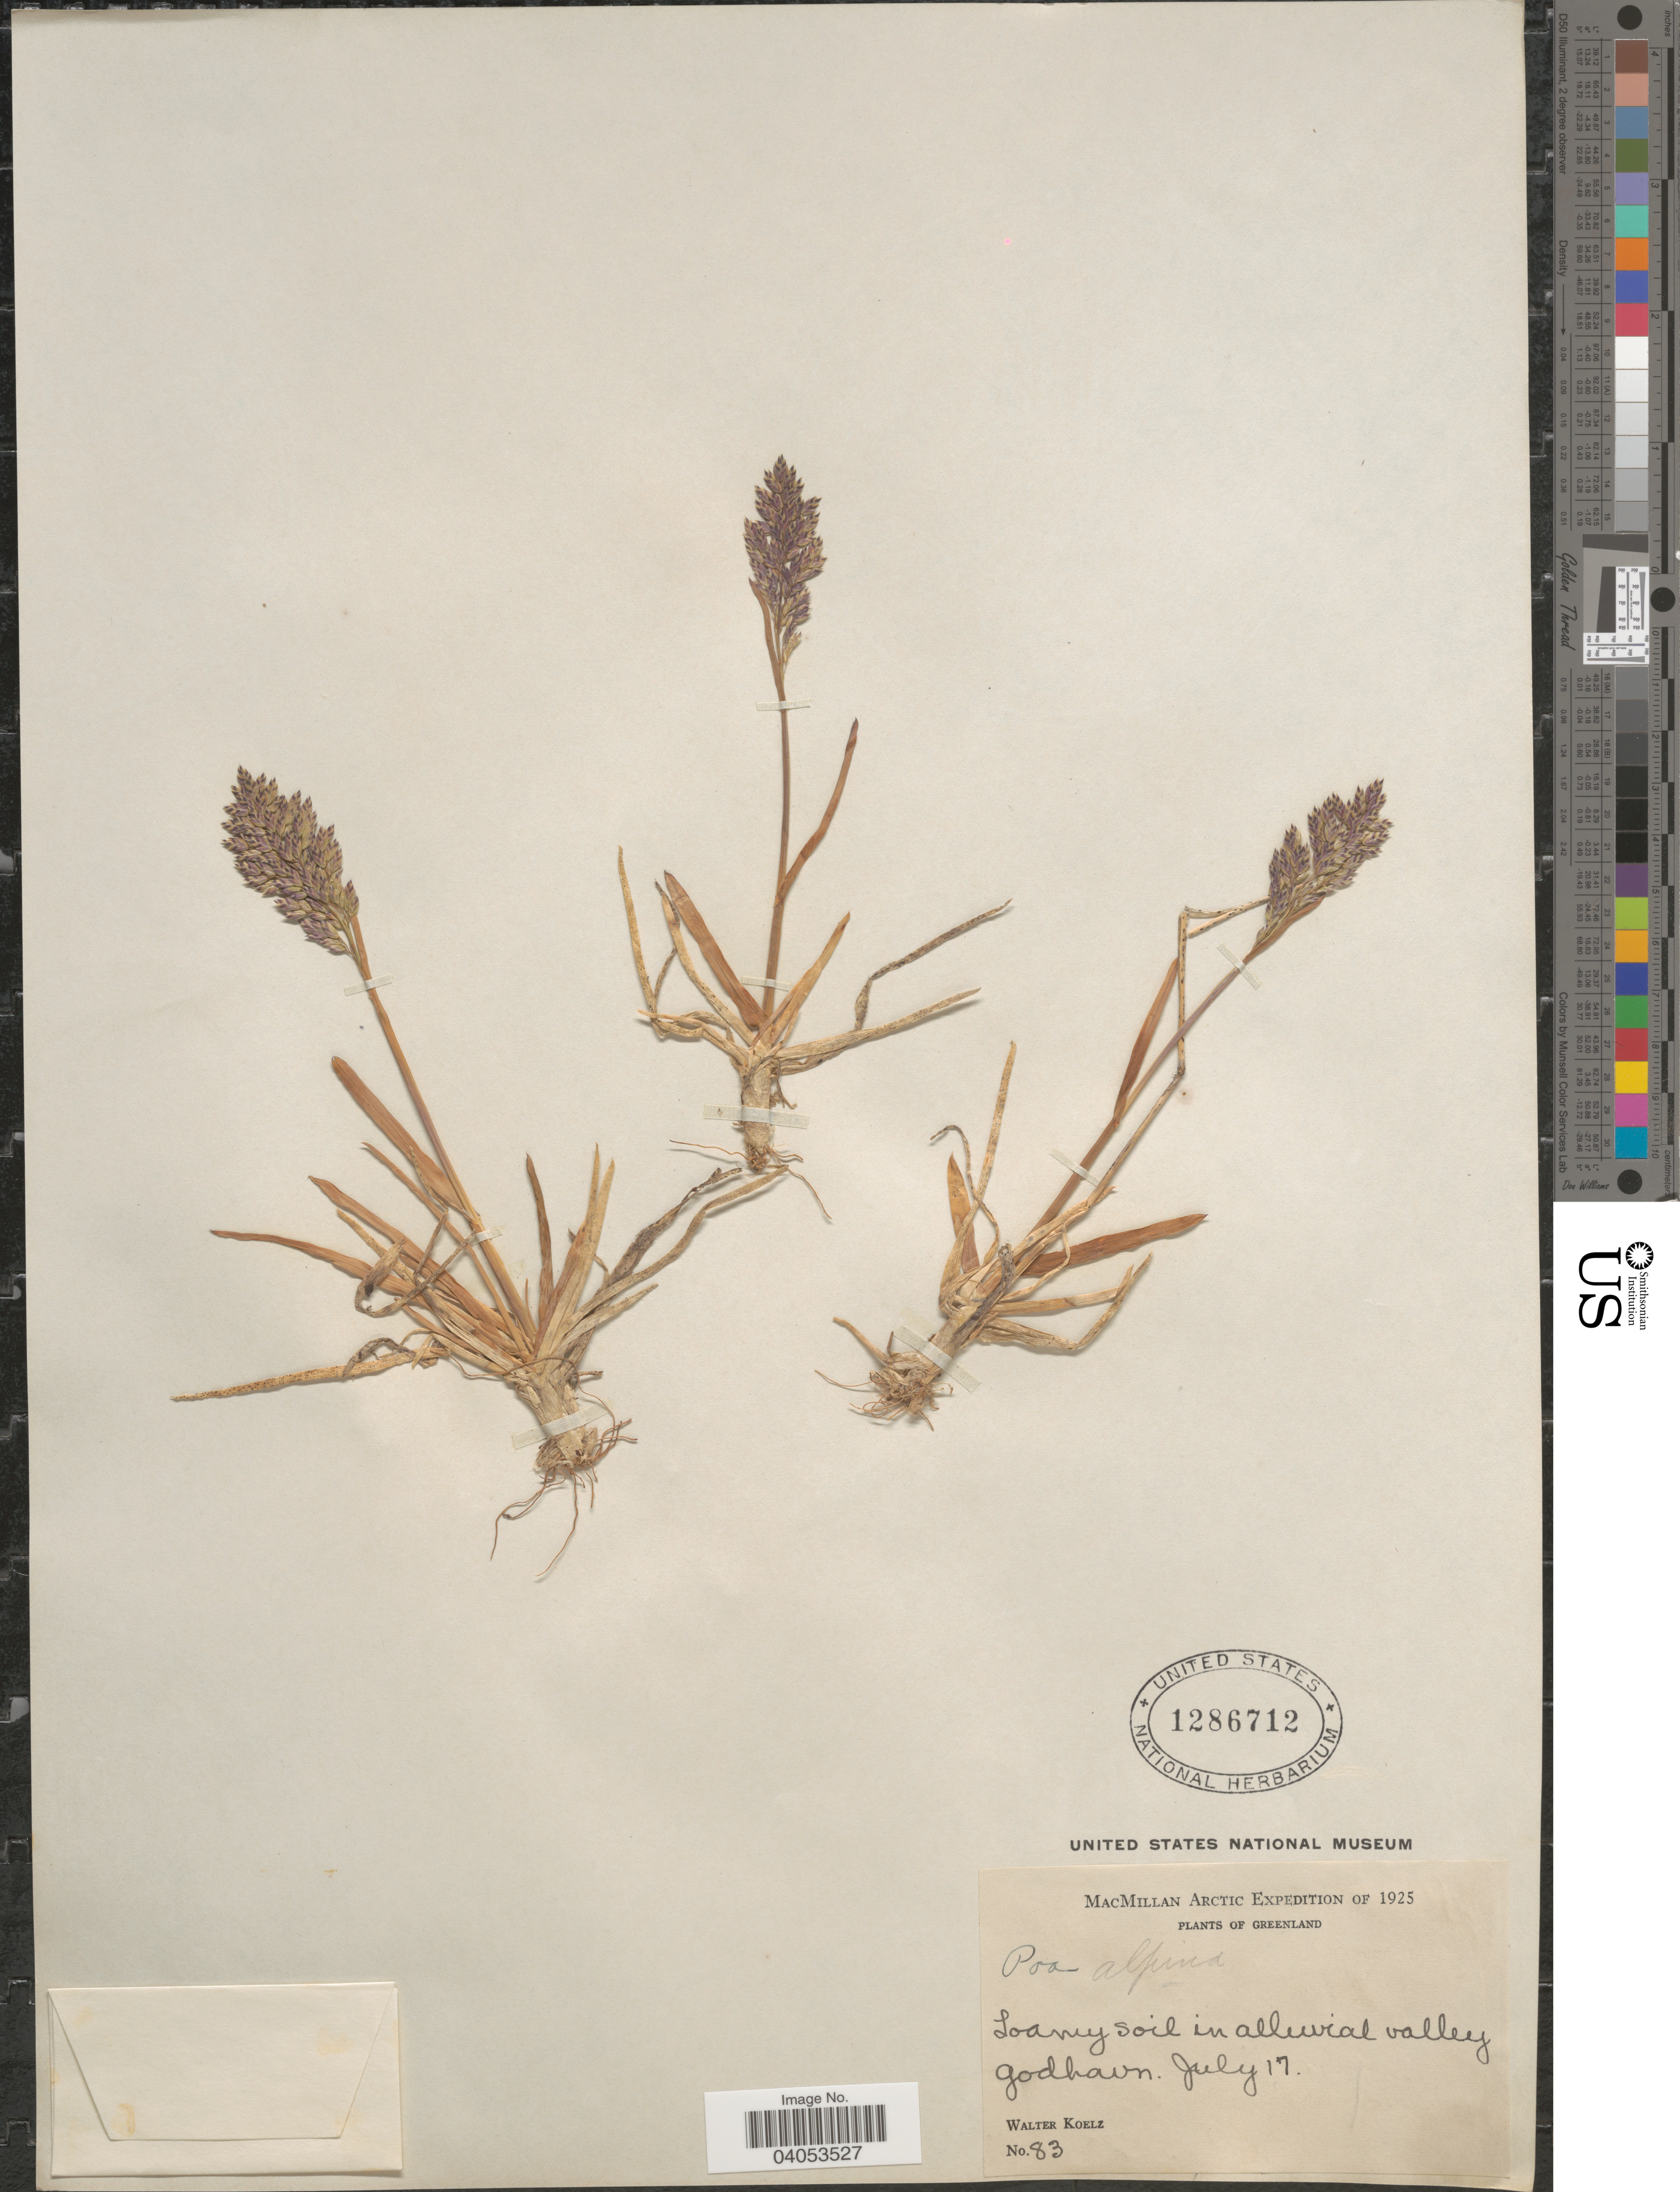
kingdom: Plantae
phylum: Tracheophyta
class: Liliopsida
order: Poales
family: Poaceae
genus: Poa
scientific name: Poa alpina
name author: L.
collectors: W. N. Koelz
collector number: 83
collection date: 1925-07-17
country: Greenland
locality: In alluvial valley Godhavn.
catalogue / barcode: US 1286712